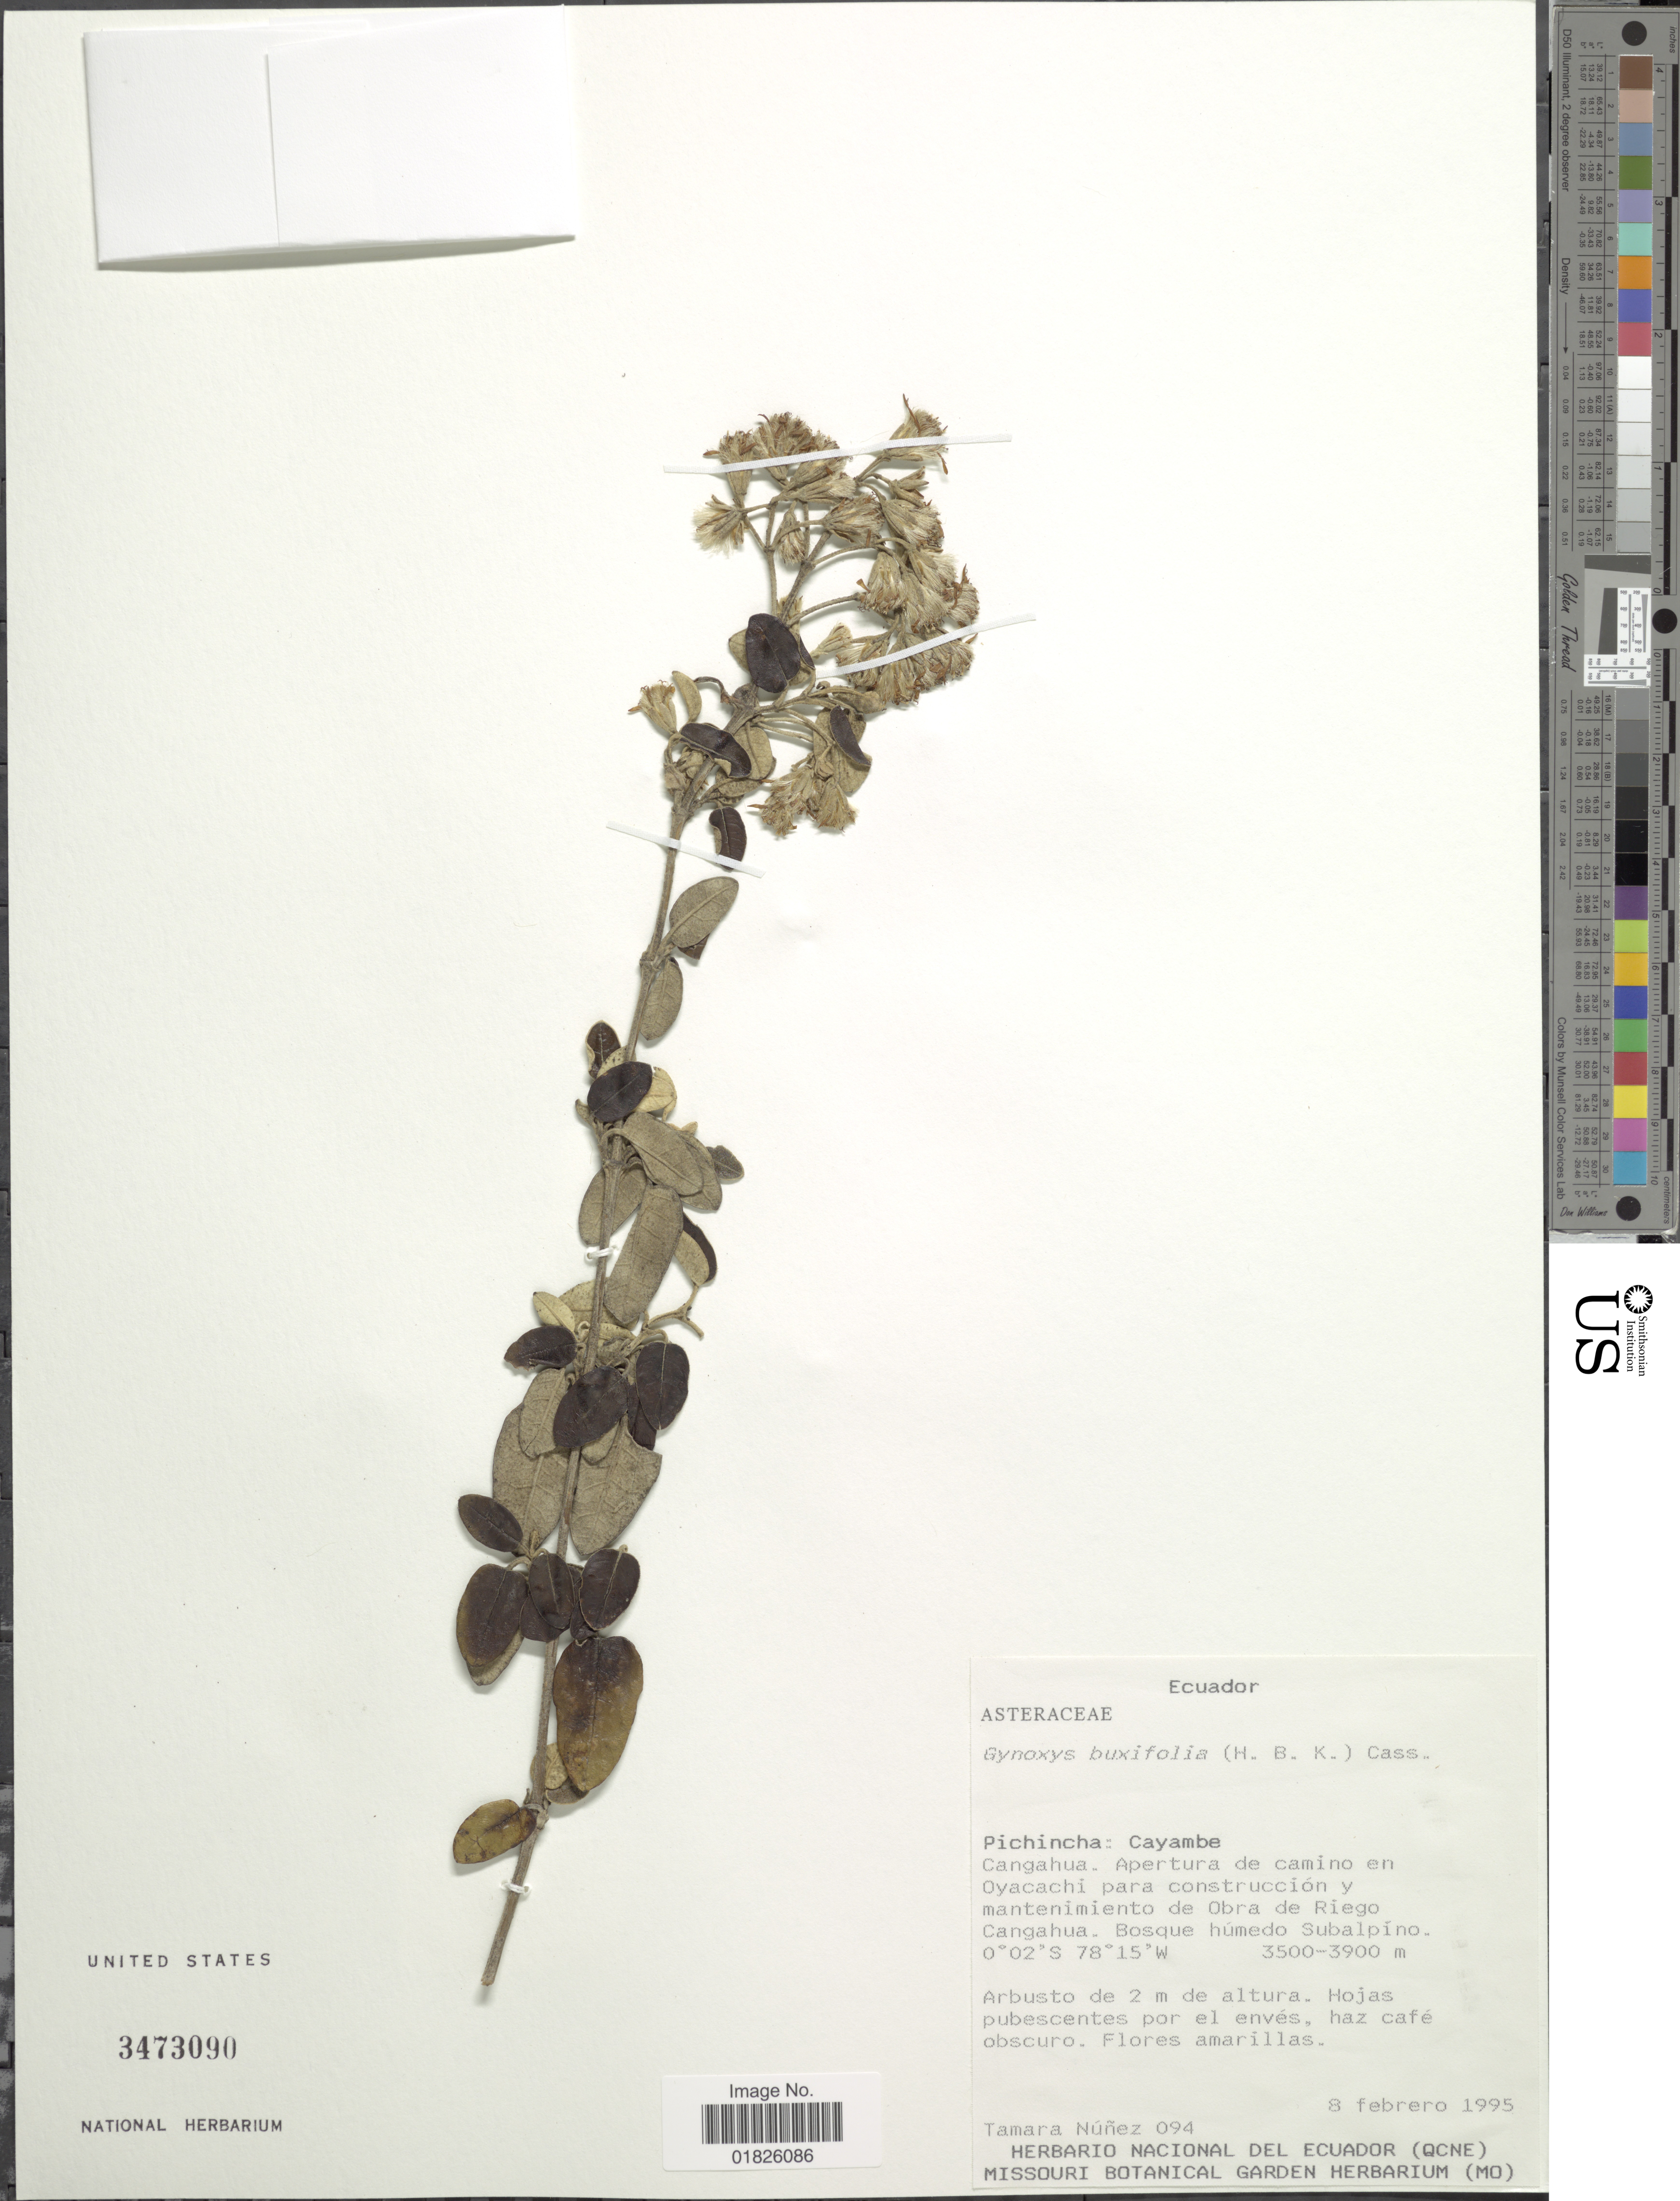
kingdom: Plantae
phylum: Tracheophyta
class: Magnoliopsida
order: Asterales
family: Asteraceae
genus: Gynoxys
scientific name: Gynoxys buxifolia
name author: (Kunth) Cass.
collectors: T. Núñez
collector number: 094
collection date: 1995-02-08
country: Ecuador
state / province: Pichincha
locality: Cayambe, Cangahua. Apertura de camino en Oyocachi para construccion y mantenimiento de Obra de Riego Cangahua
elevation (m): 3500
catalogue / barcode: US 3473090